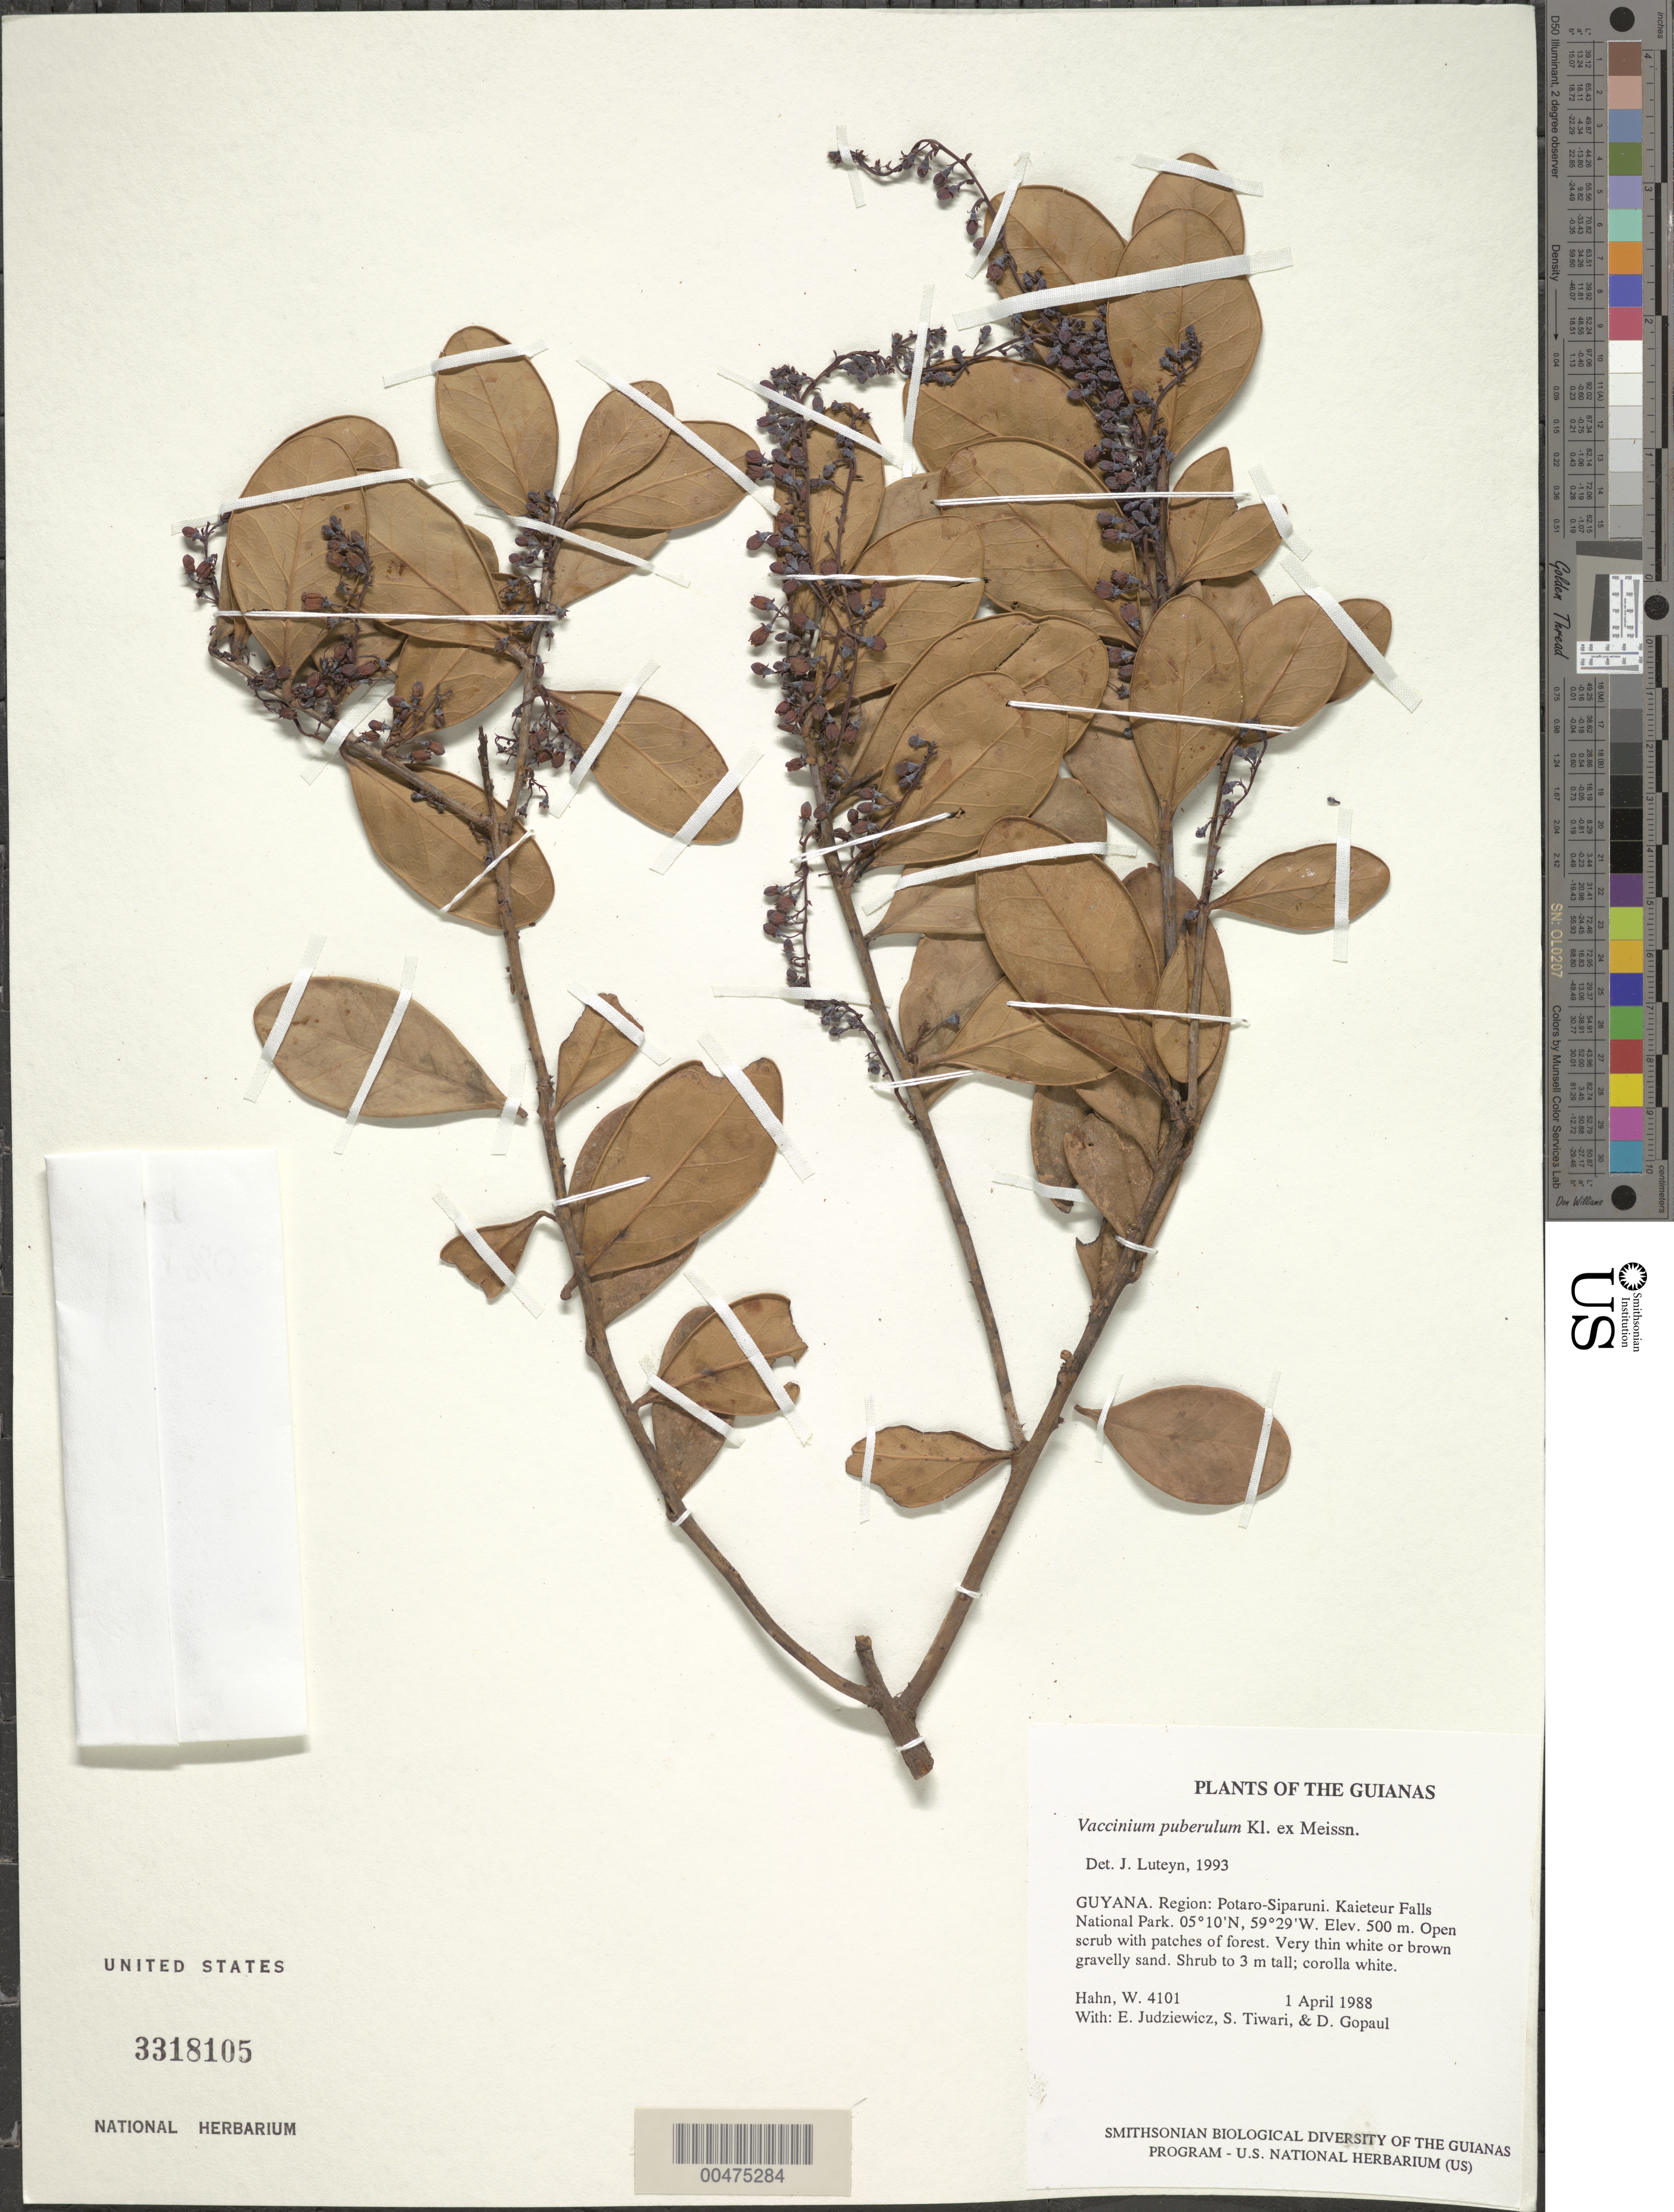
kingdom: Plantae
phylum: Tracheophyta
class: Magnoliopsida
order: Ericales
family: Ericaceae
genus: Vaccinium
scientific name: Vaccinium puberulum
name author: Klotzsch ex Meisn.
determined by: Luteyn, J. L.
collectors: W. Hahn, E. J. Judziewicz, S. Tiwari & D. Gopaul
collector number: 4101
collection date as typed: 1 April 1988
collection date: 1988-04-01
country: Guyana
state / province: Potaro-Siparuni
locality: Kaieteur Falls National Park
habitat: Open scrub with patches of forest. On very thin white or brown gravelly sand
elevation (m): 500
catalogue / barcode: US 3318105